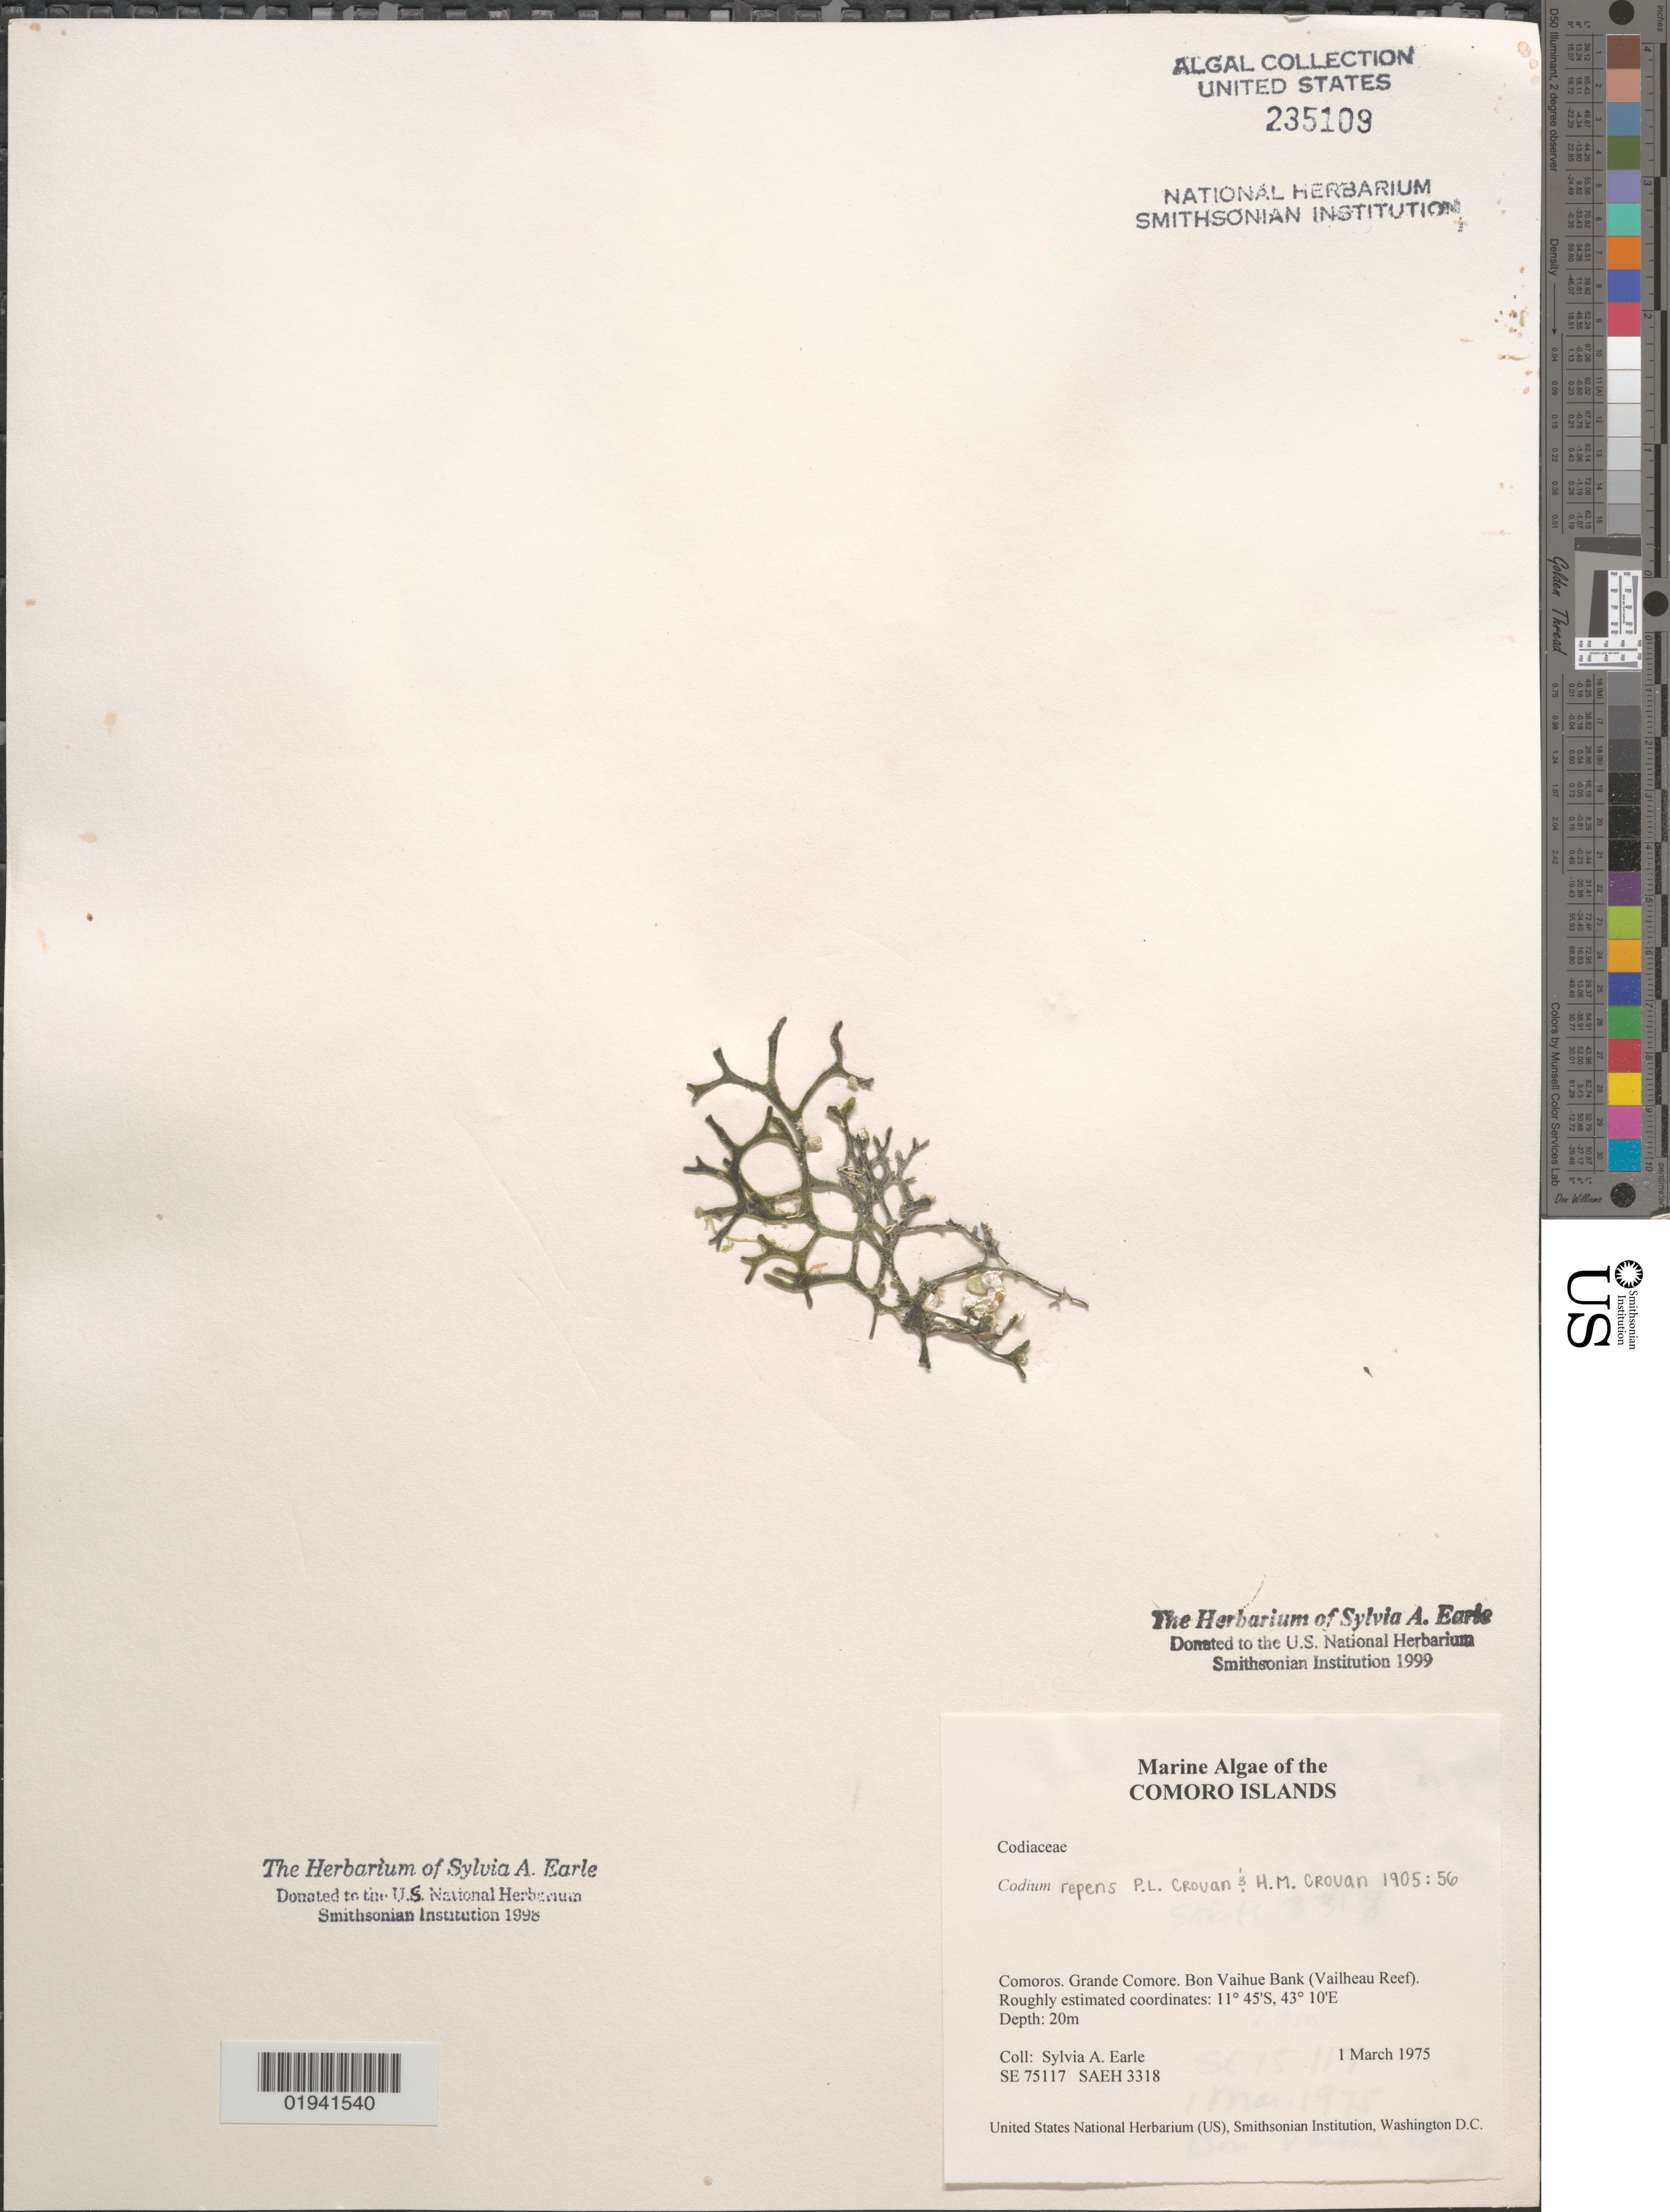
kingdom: Plantae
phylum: Chlorophyta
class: Ulvophyceae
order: Bryopsidales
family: Codiaceae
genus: Codium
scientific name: Codium repens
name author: P. Crouan & H. Crouan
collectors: S. A. Earle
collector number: SE75117/SAEH3318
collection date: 1975-03-01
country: Comoros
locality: Comoro Islands. Grande Comore. Bon Vaihue Bank (Vailheau Reef).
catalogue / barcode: US 235109